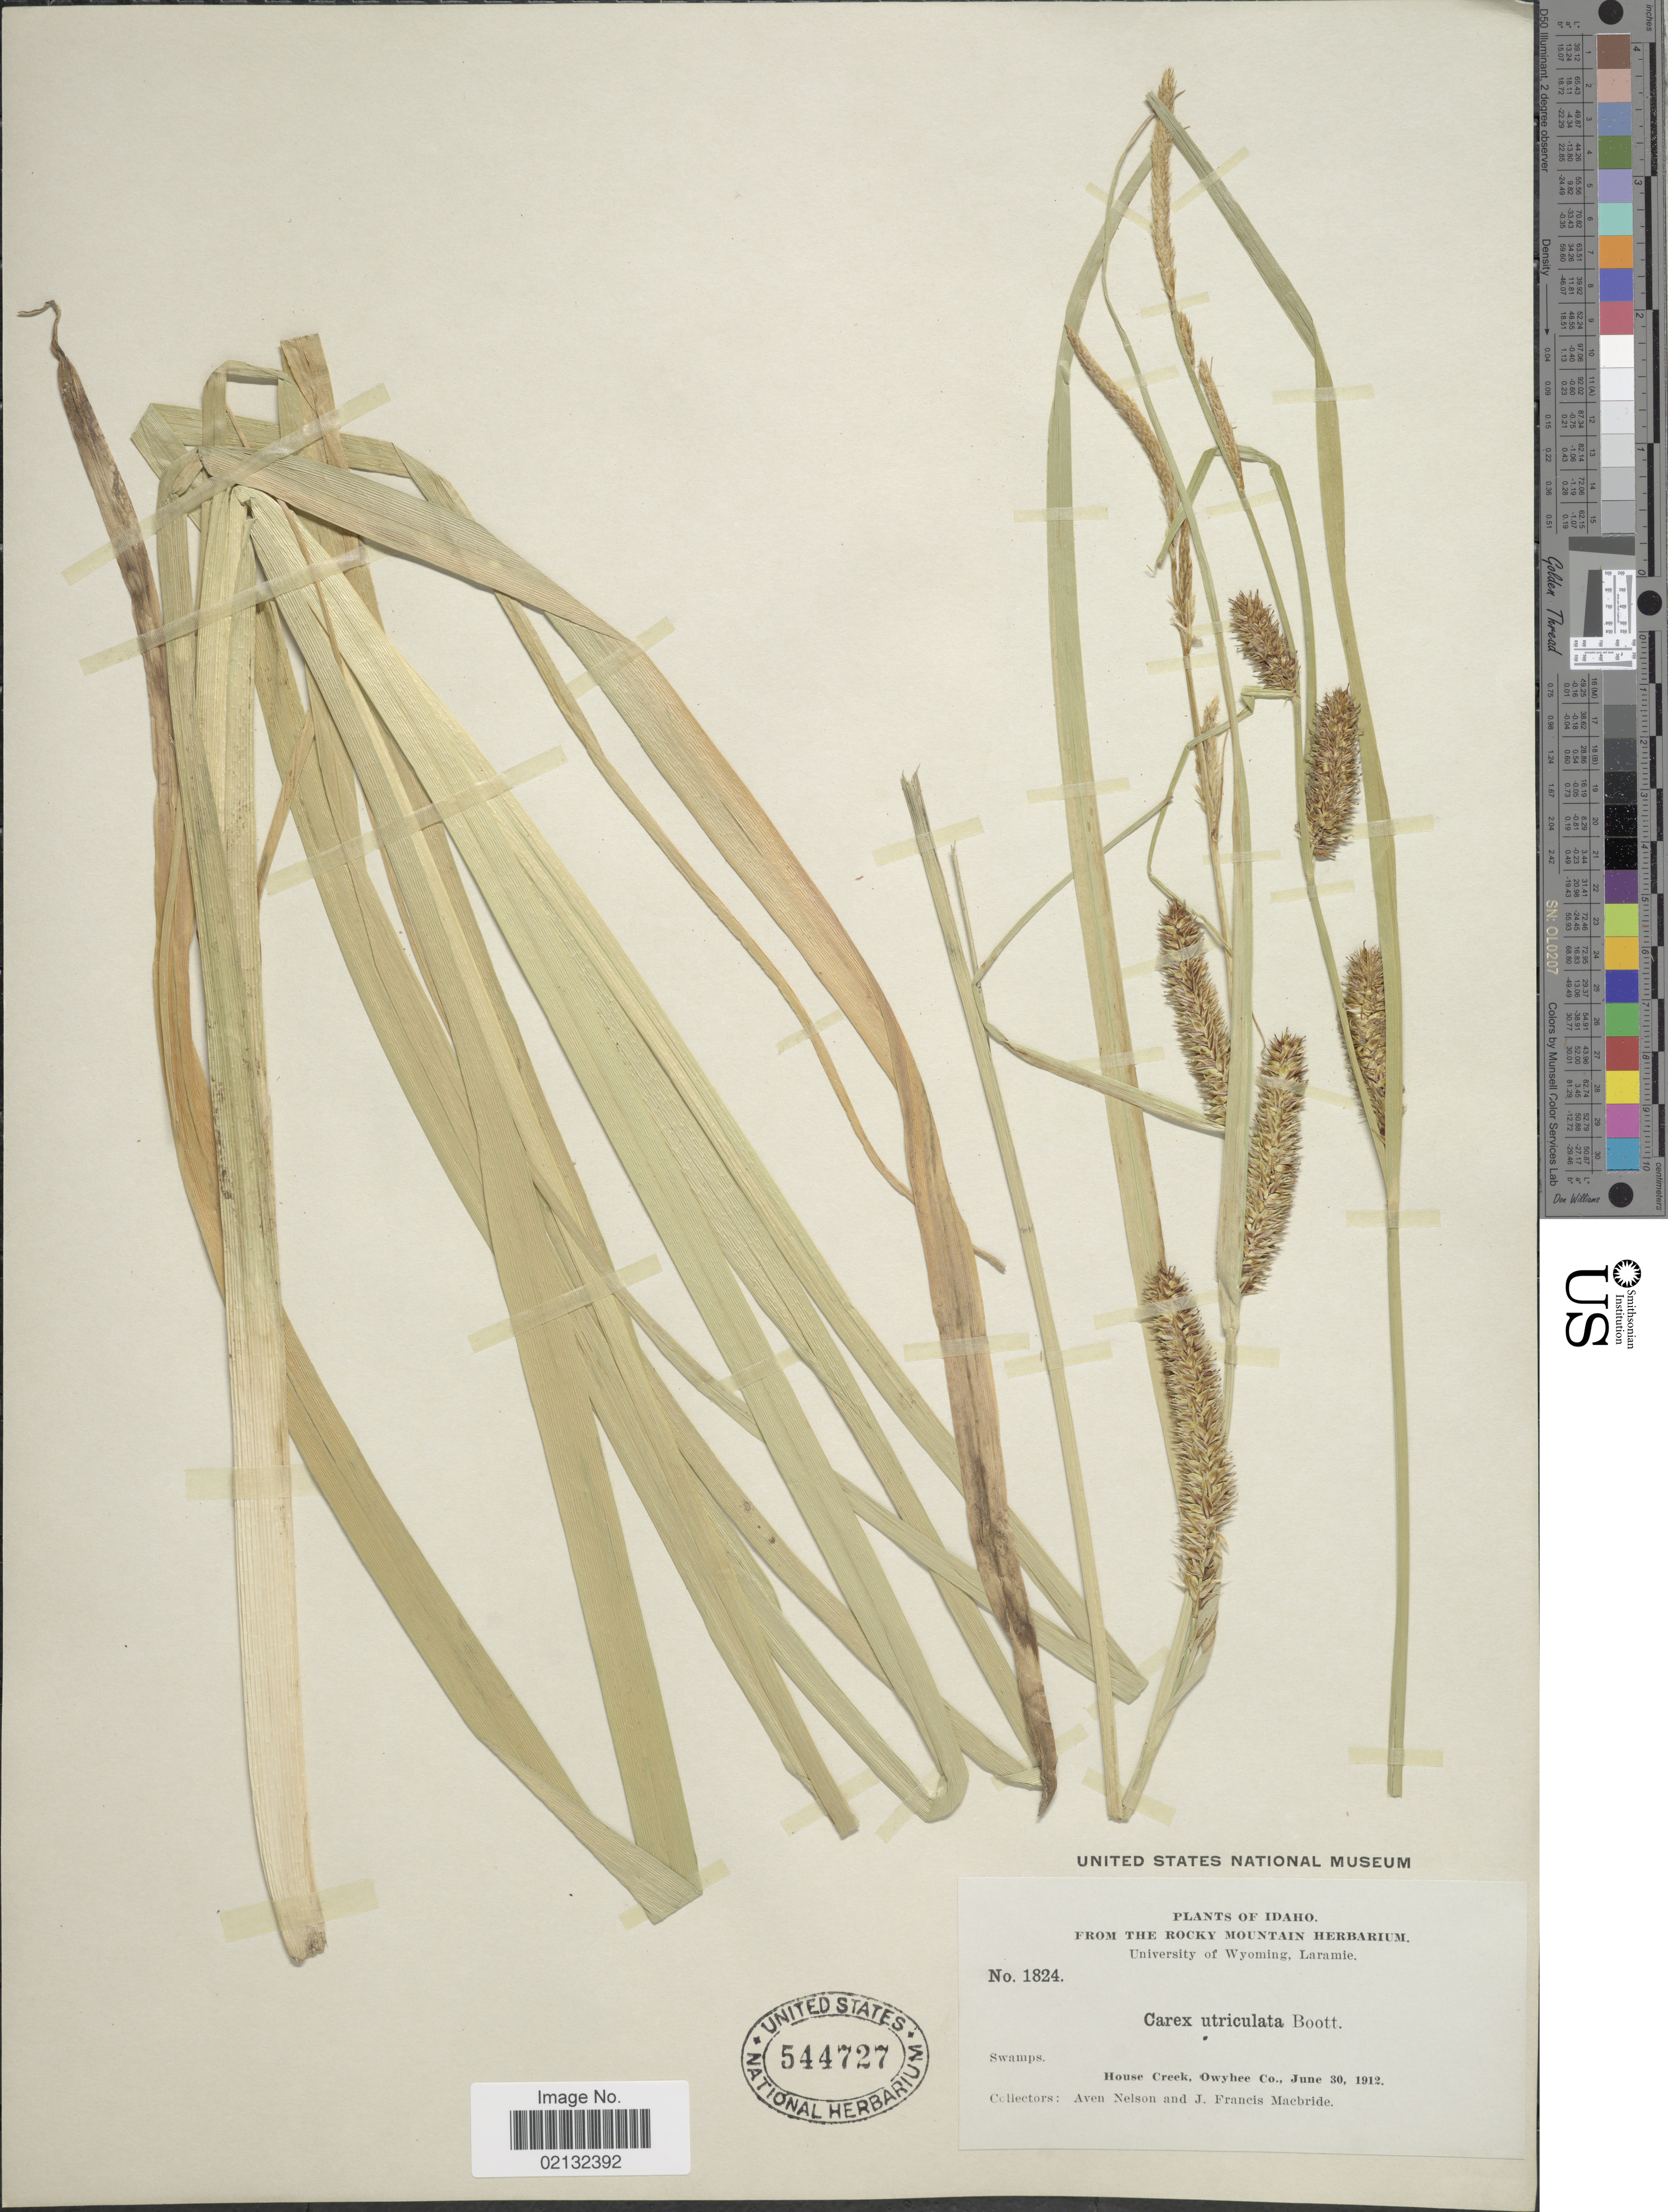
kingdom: Plantae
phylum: Tracheophyta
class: Liliopsida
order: Poales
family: Cyperaceae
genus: Carex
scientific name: Carex rostrata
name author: Stokes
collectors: A. Nelson & J. F. Macbride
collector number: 1824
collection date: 1912-06-30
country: United States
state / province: Idaho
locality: Swamps, House Creek, Owyhee Co.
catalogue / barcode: US 544727